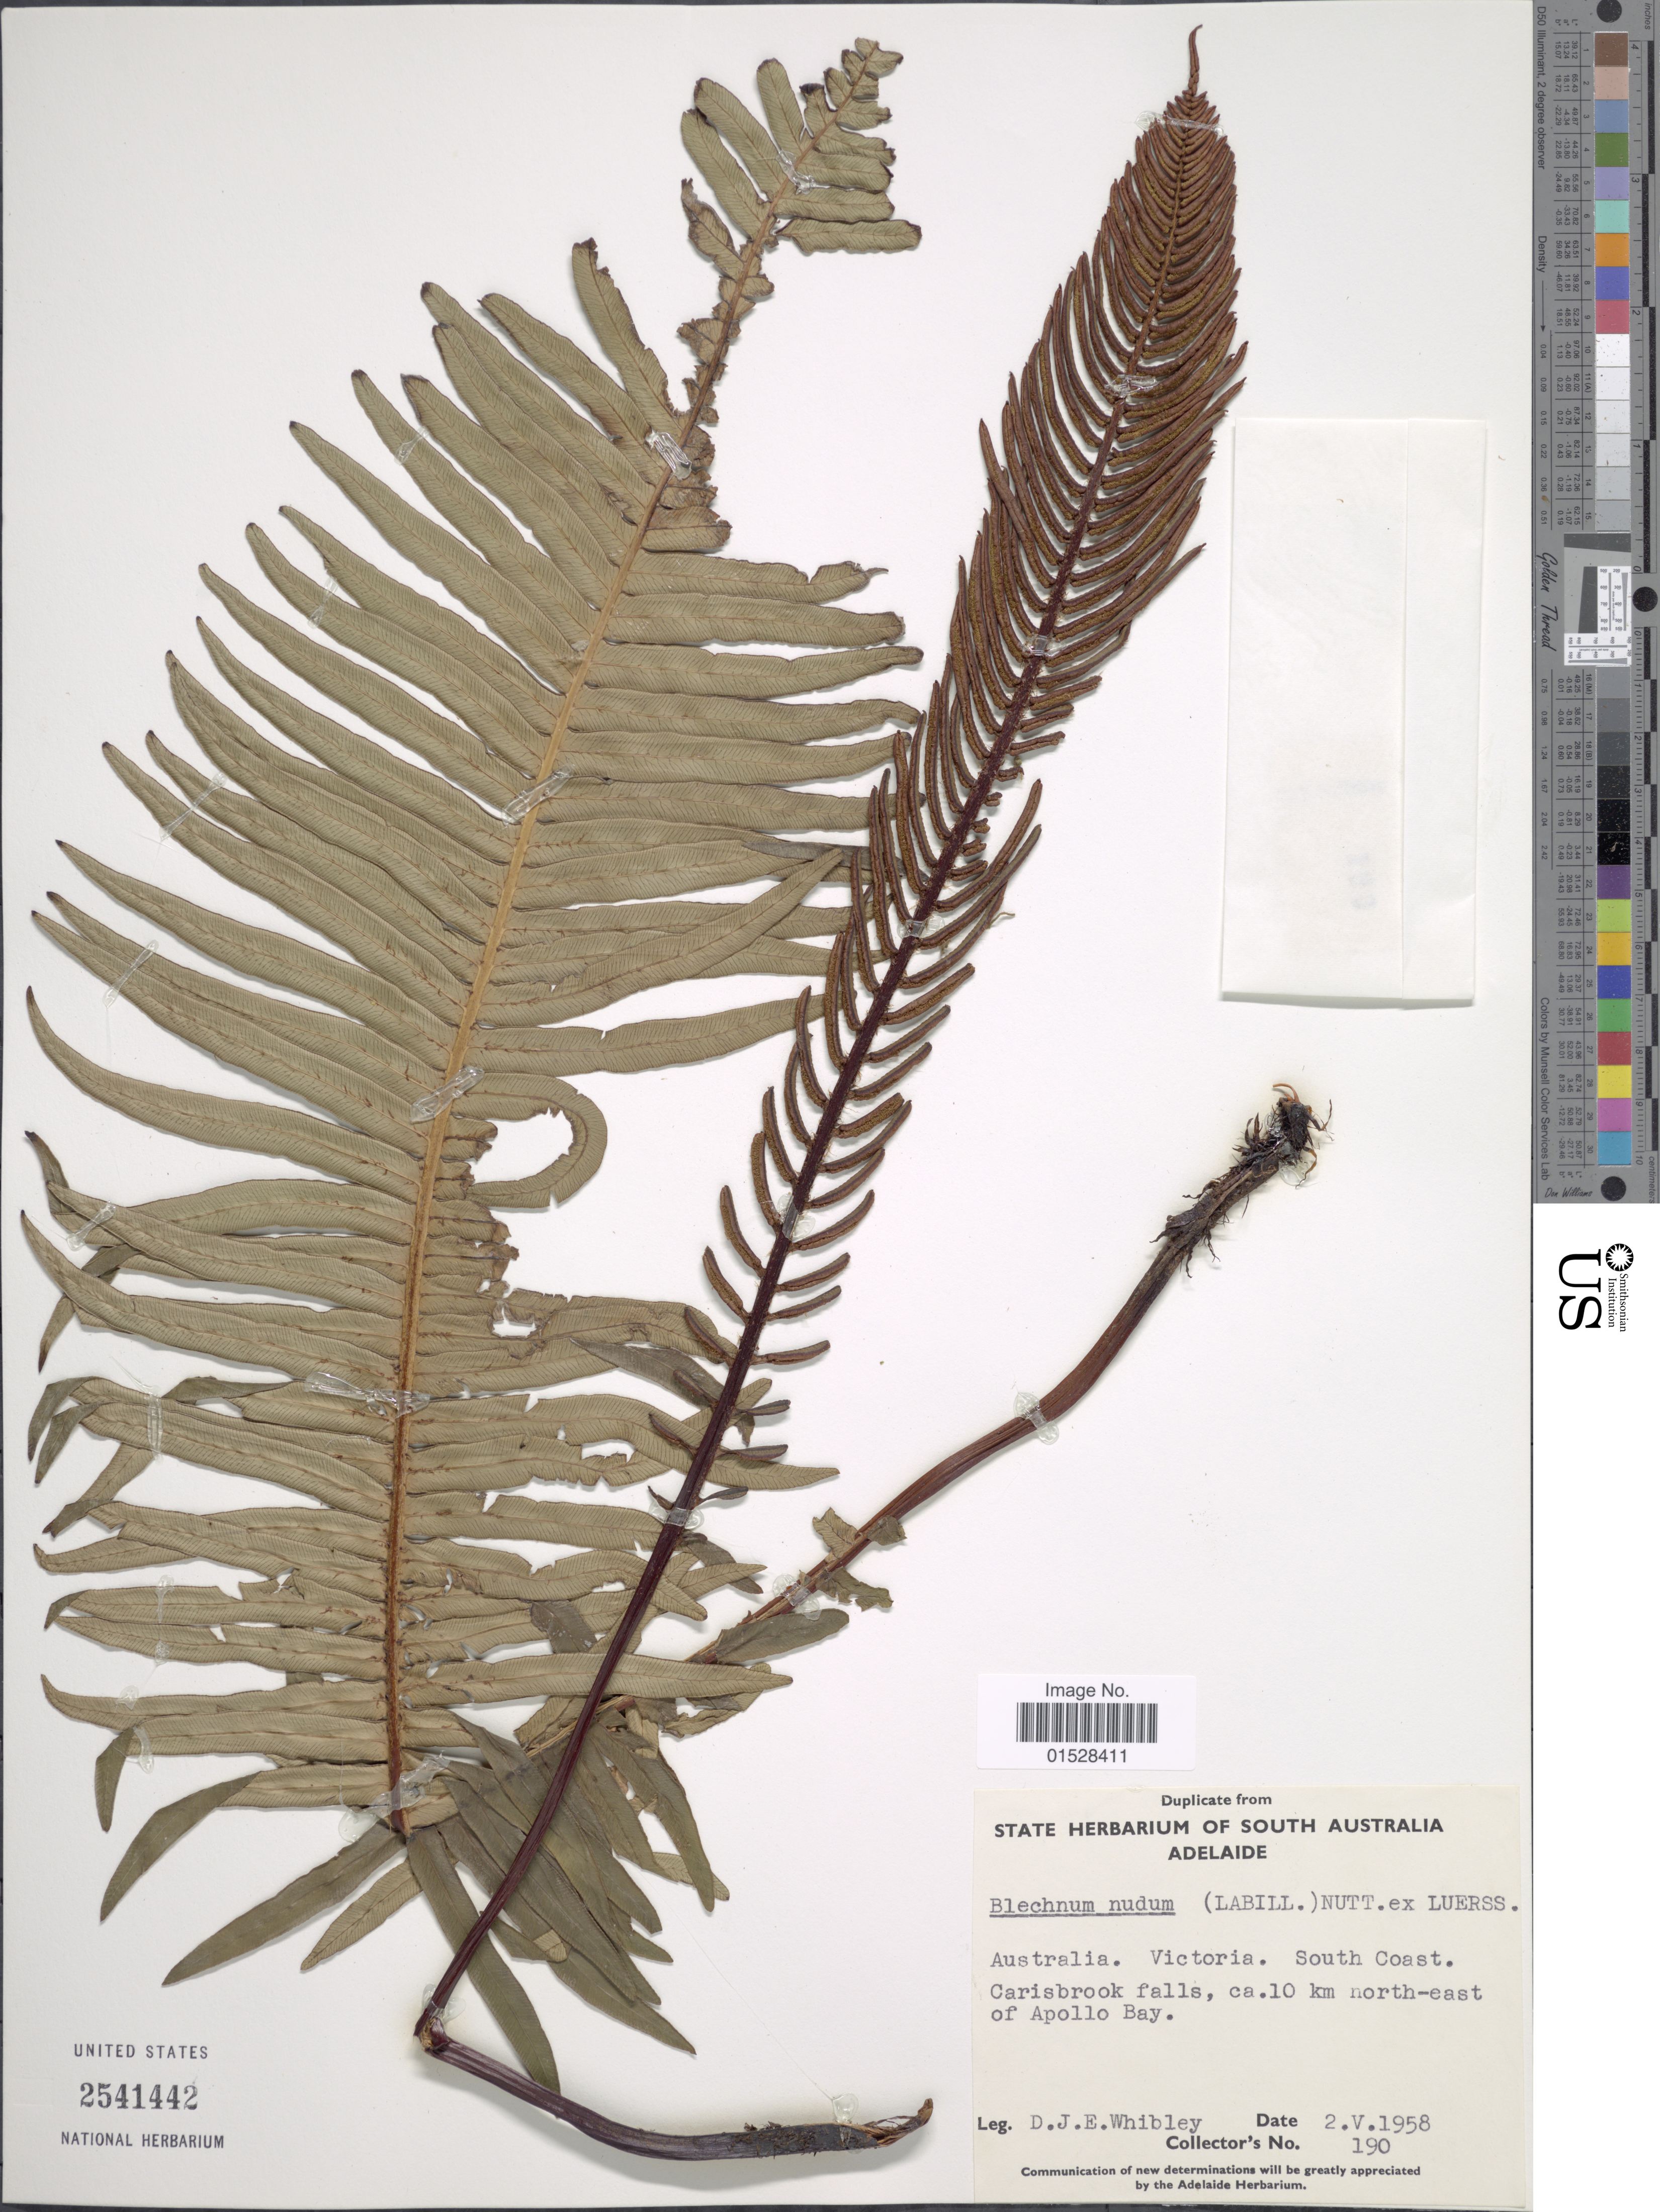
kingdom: Plantae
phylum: Tracheophyta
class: Polypodiopsida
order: Polypodiales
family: Blechnaceae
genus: Blechnum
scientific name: Blechnum nudum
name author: (Labill.) Mett. ex Luerss.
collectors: D. Whibley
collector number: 190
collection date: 1958-05-02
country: Australia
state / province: Victoria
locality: Victoria, South Coast, Carisbrook falls, ca. 10 km north-east of Apollo Bay.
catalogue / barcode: US 2541442